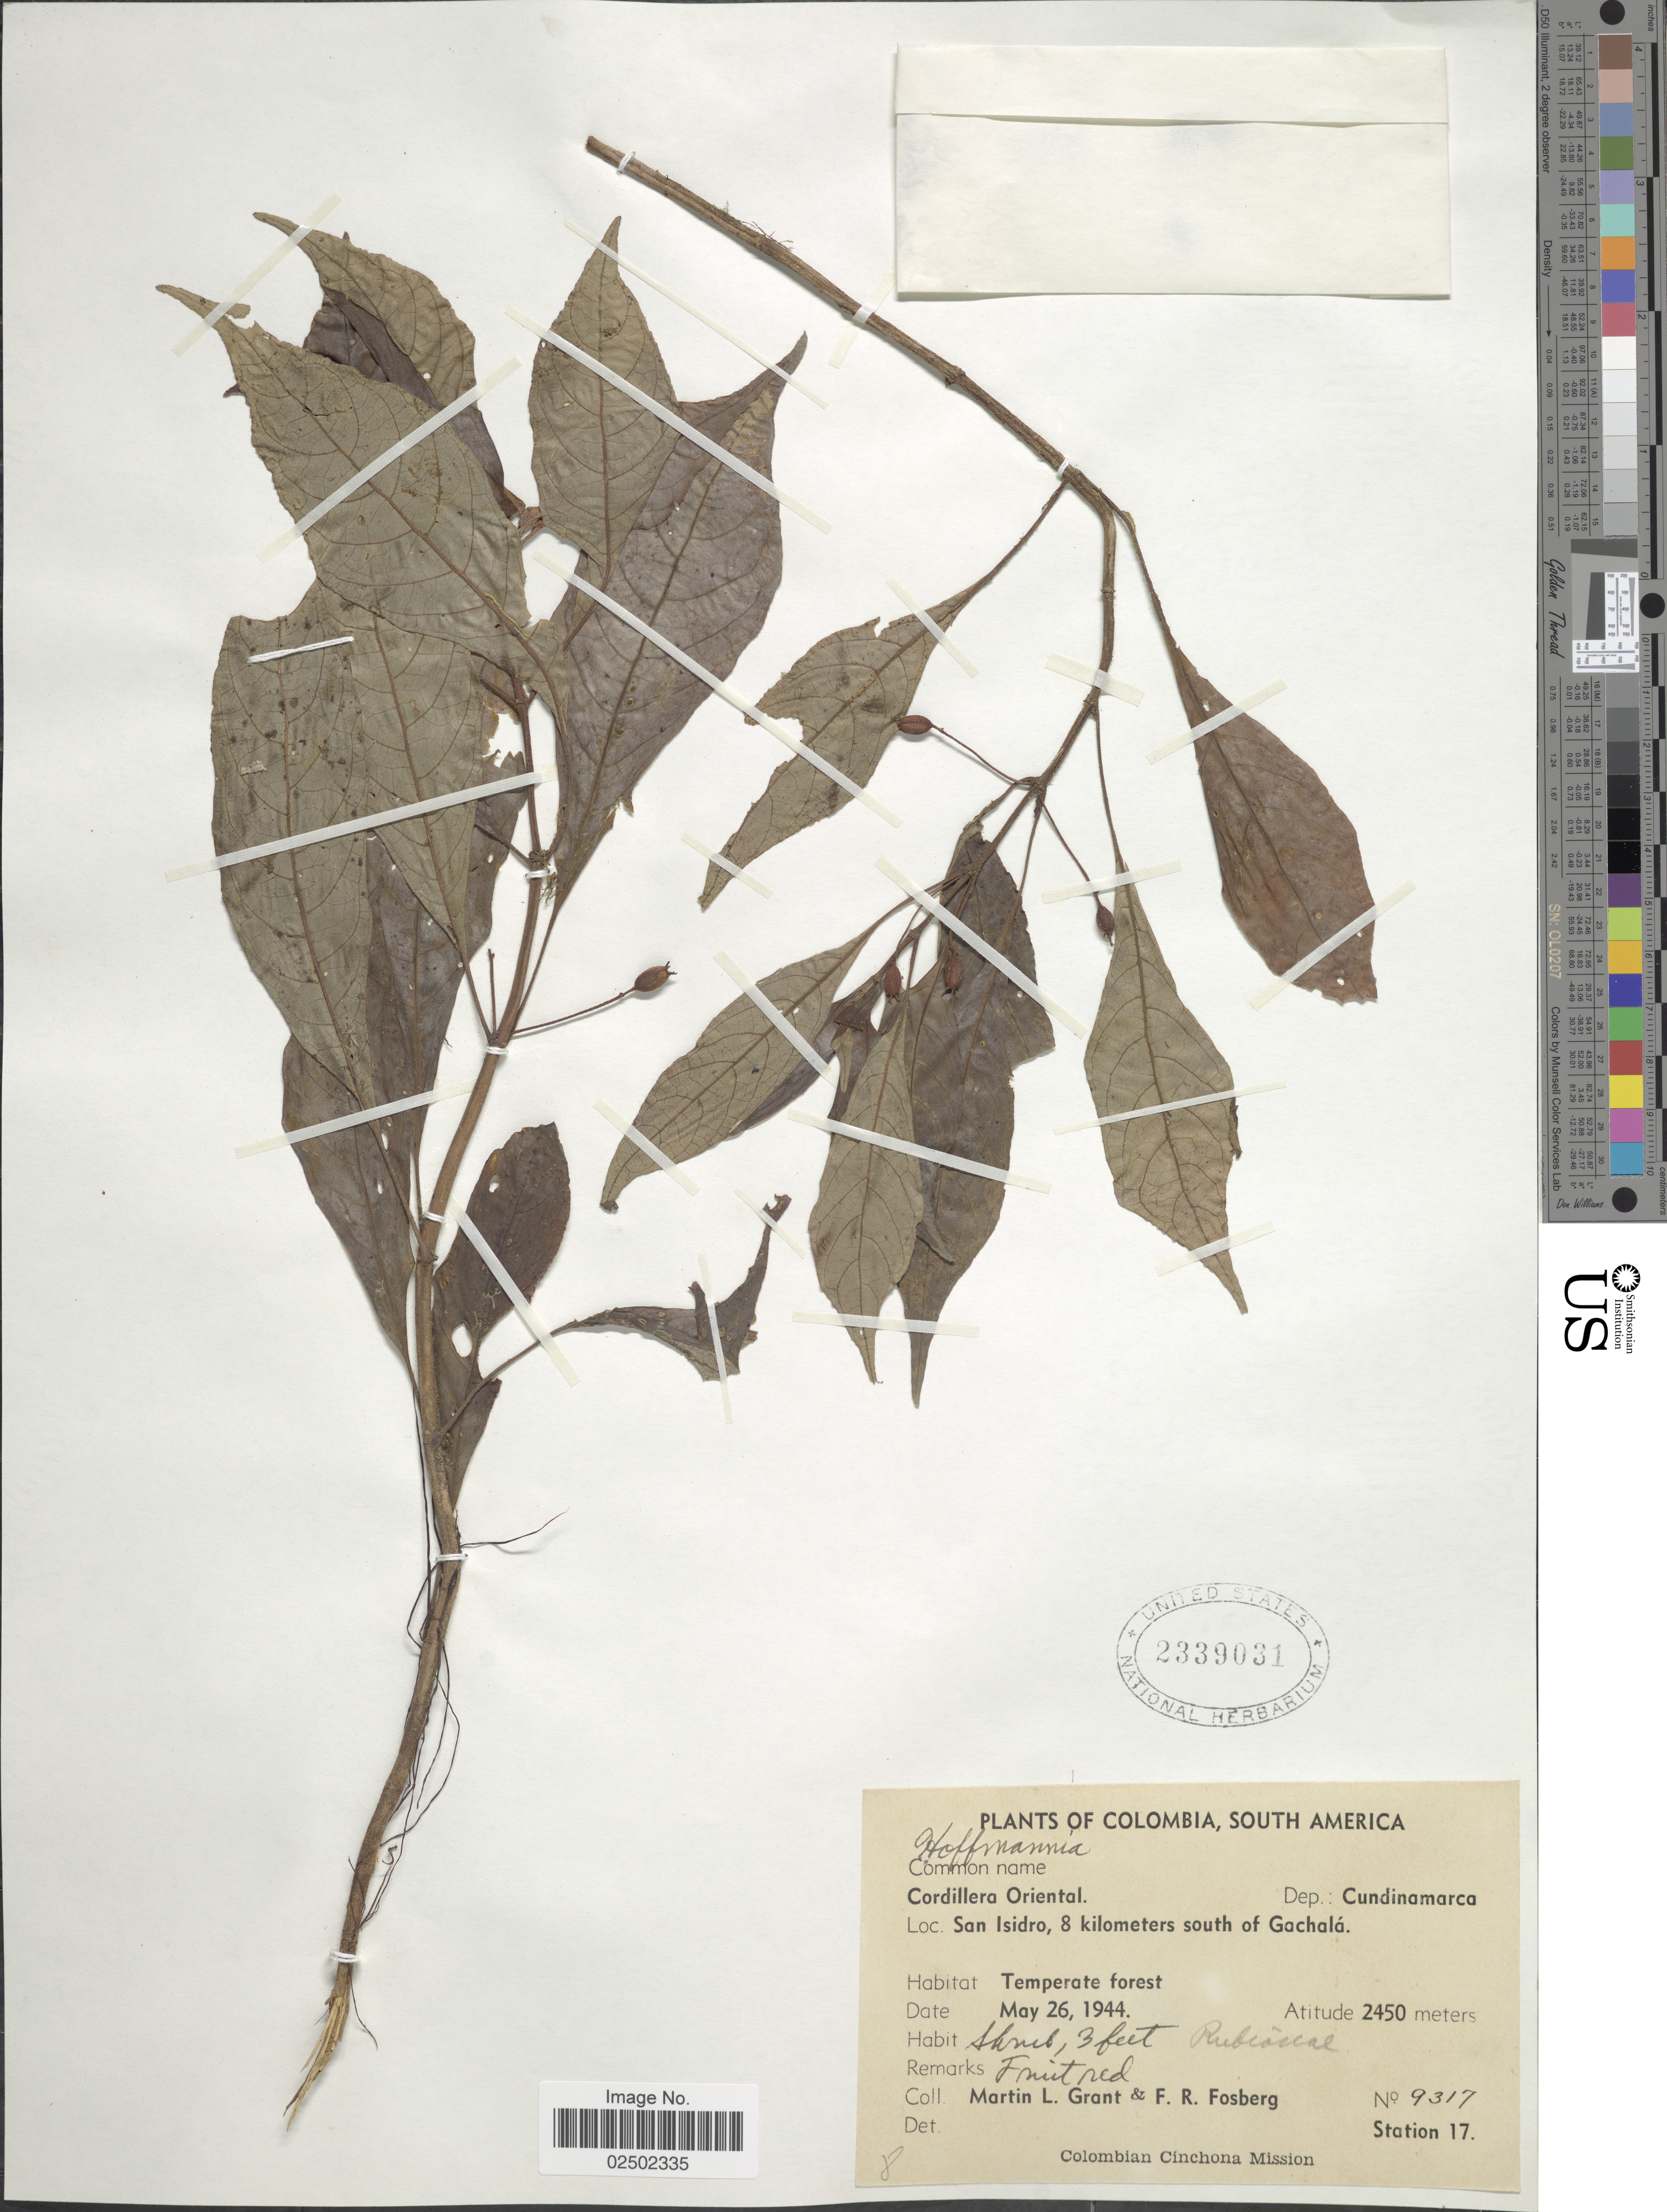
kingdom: Plantae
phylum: Tracheophyta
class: Magnoliopsida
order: Gentianales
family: Rubiaceae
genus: Hoffmannia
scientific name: Hoffmannia sp.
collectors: M. L. Grant & F. R. Fosberg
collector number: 9317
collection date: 1944-05-26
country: Colombia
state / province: Cundinamarca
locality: Cordillera Oriental, Dep.: Cundinamarca, San Isidro, 8 kilometers south of Gachala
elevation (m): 2450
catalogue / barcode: US 2339031